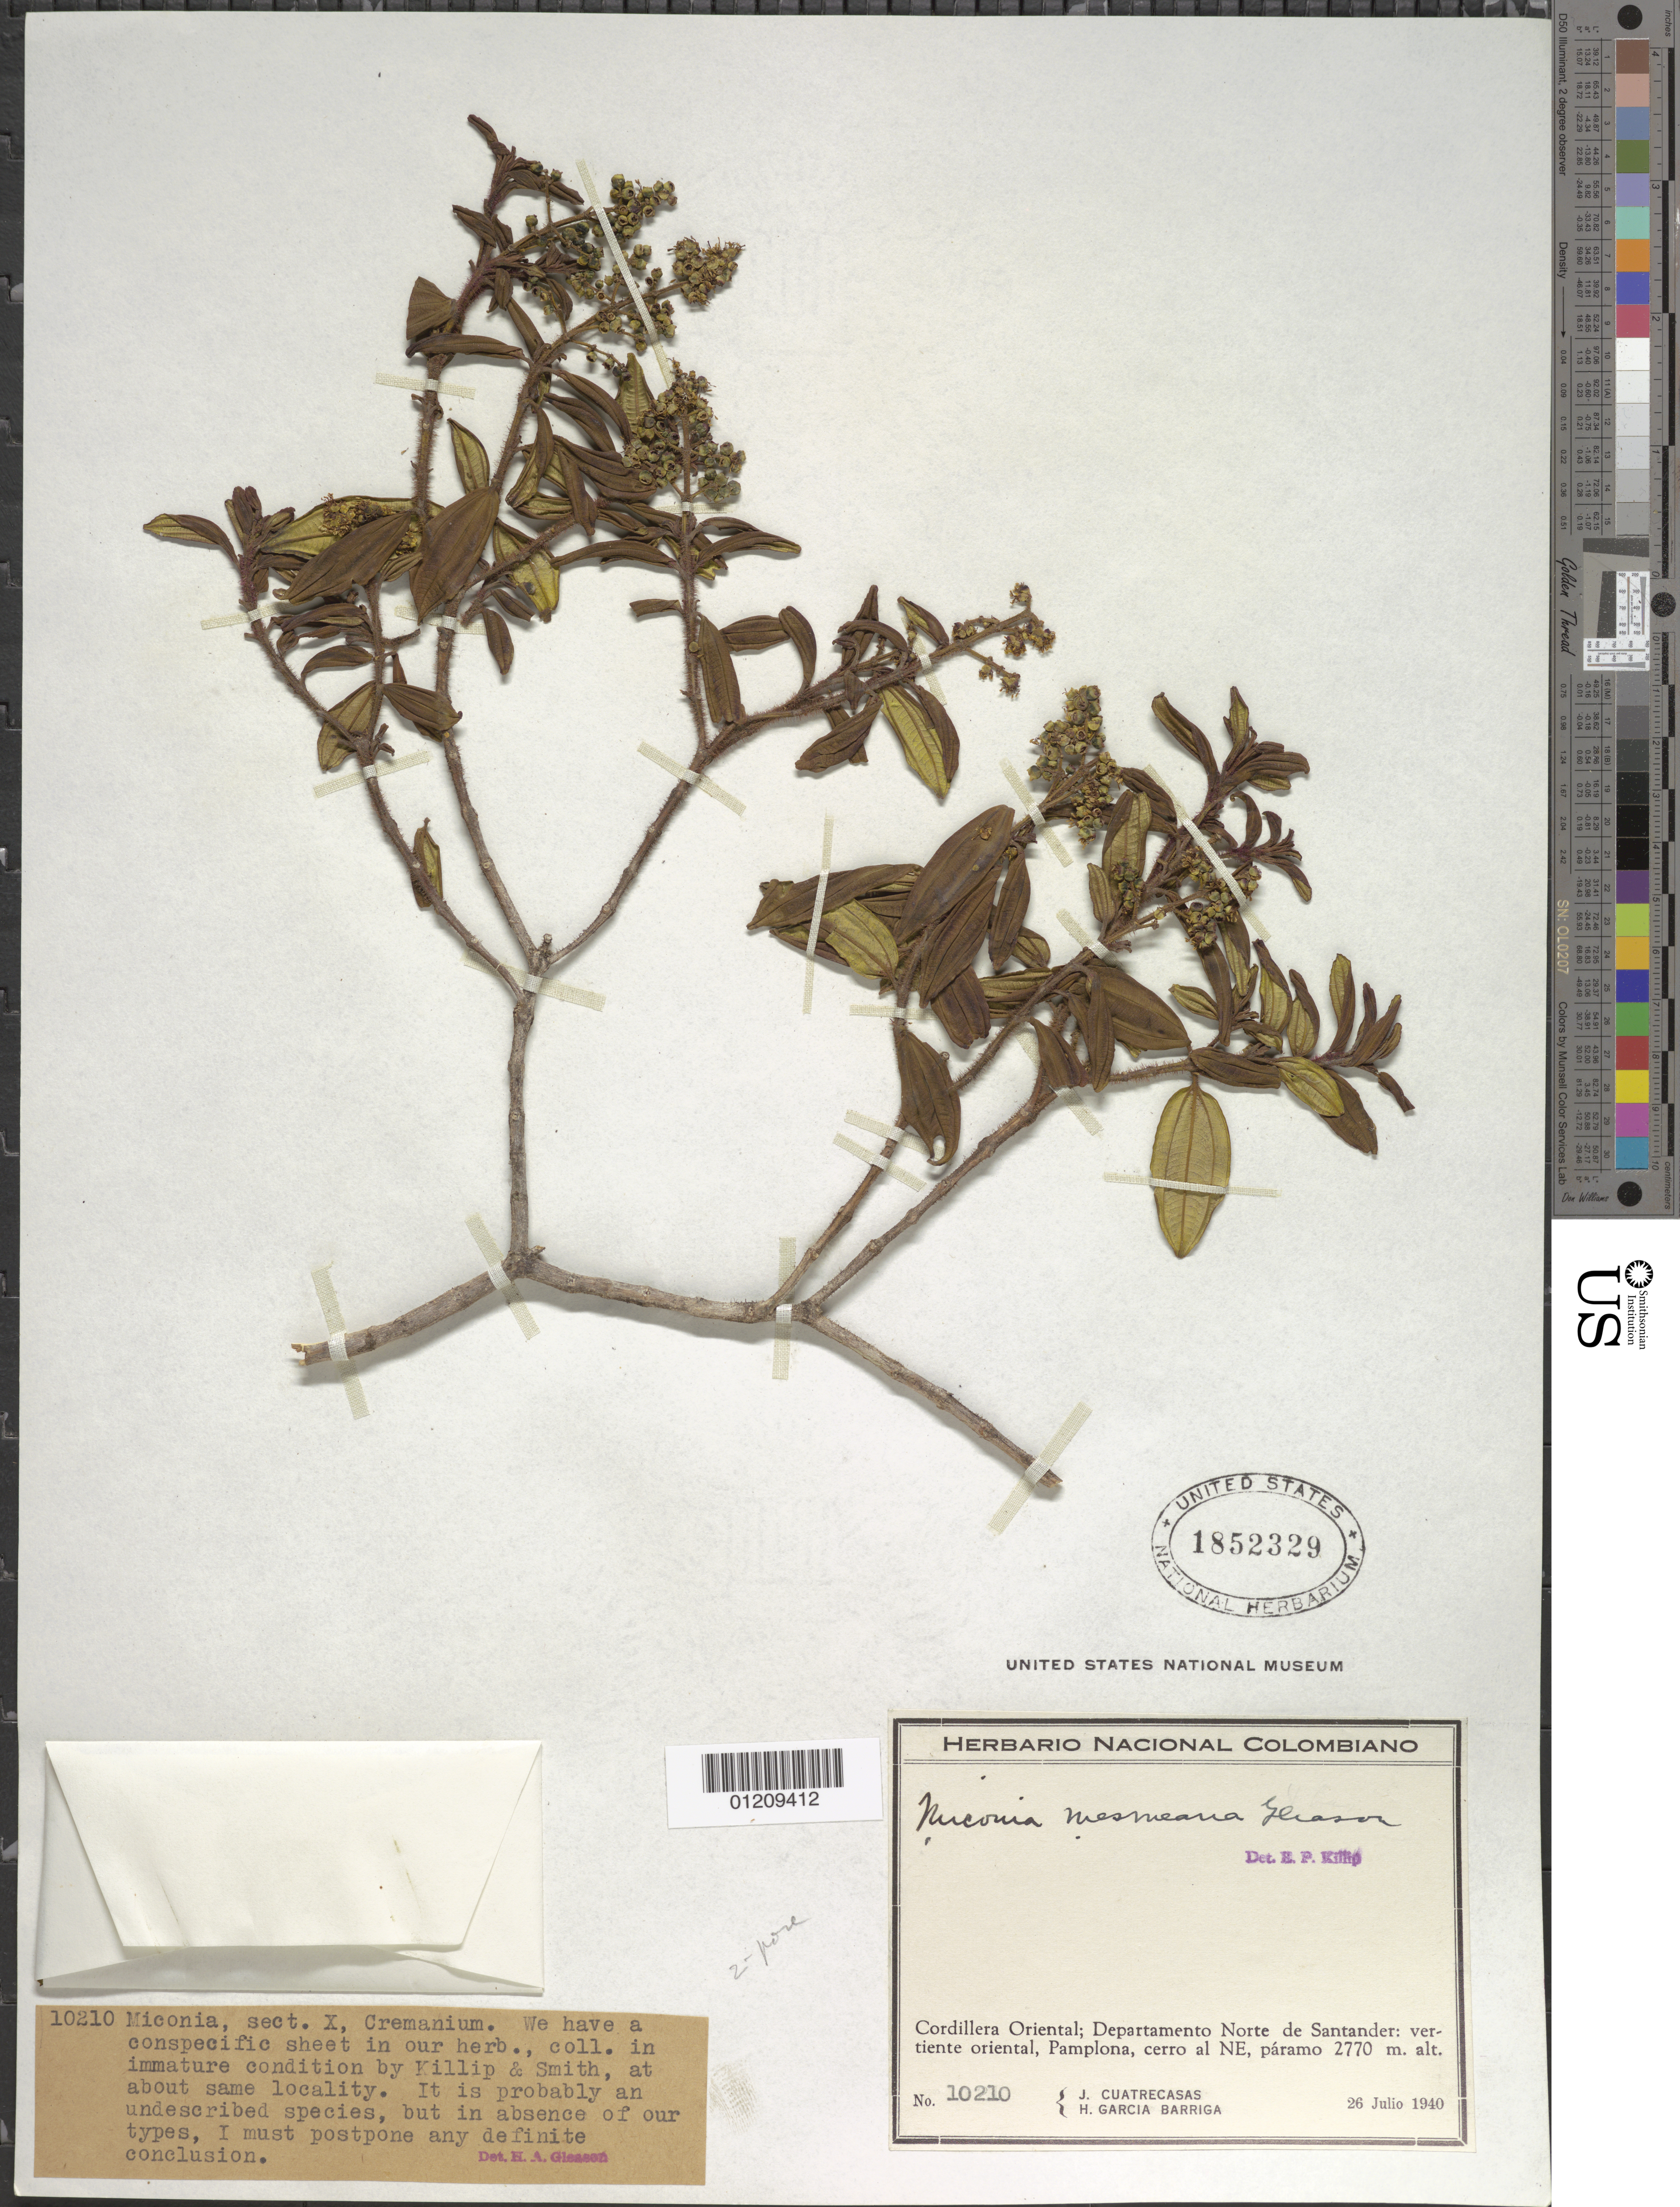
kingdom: Plantae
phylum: Tracheophyta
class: Magnoliopsida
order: Myrtales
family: Melastomataceae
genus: Miconia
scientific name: Miconia mesmeana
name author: Gleason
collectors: J. Cuatrecasas & H. García Barriga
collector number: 10210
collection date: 1940-07-26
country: Colombia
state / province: Norte de Santander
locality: Cordillera Oriental; vertiente oriental, Pamplona, cerro al NE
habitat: paramo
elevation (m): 2770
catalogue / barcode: US 1852329